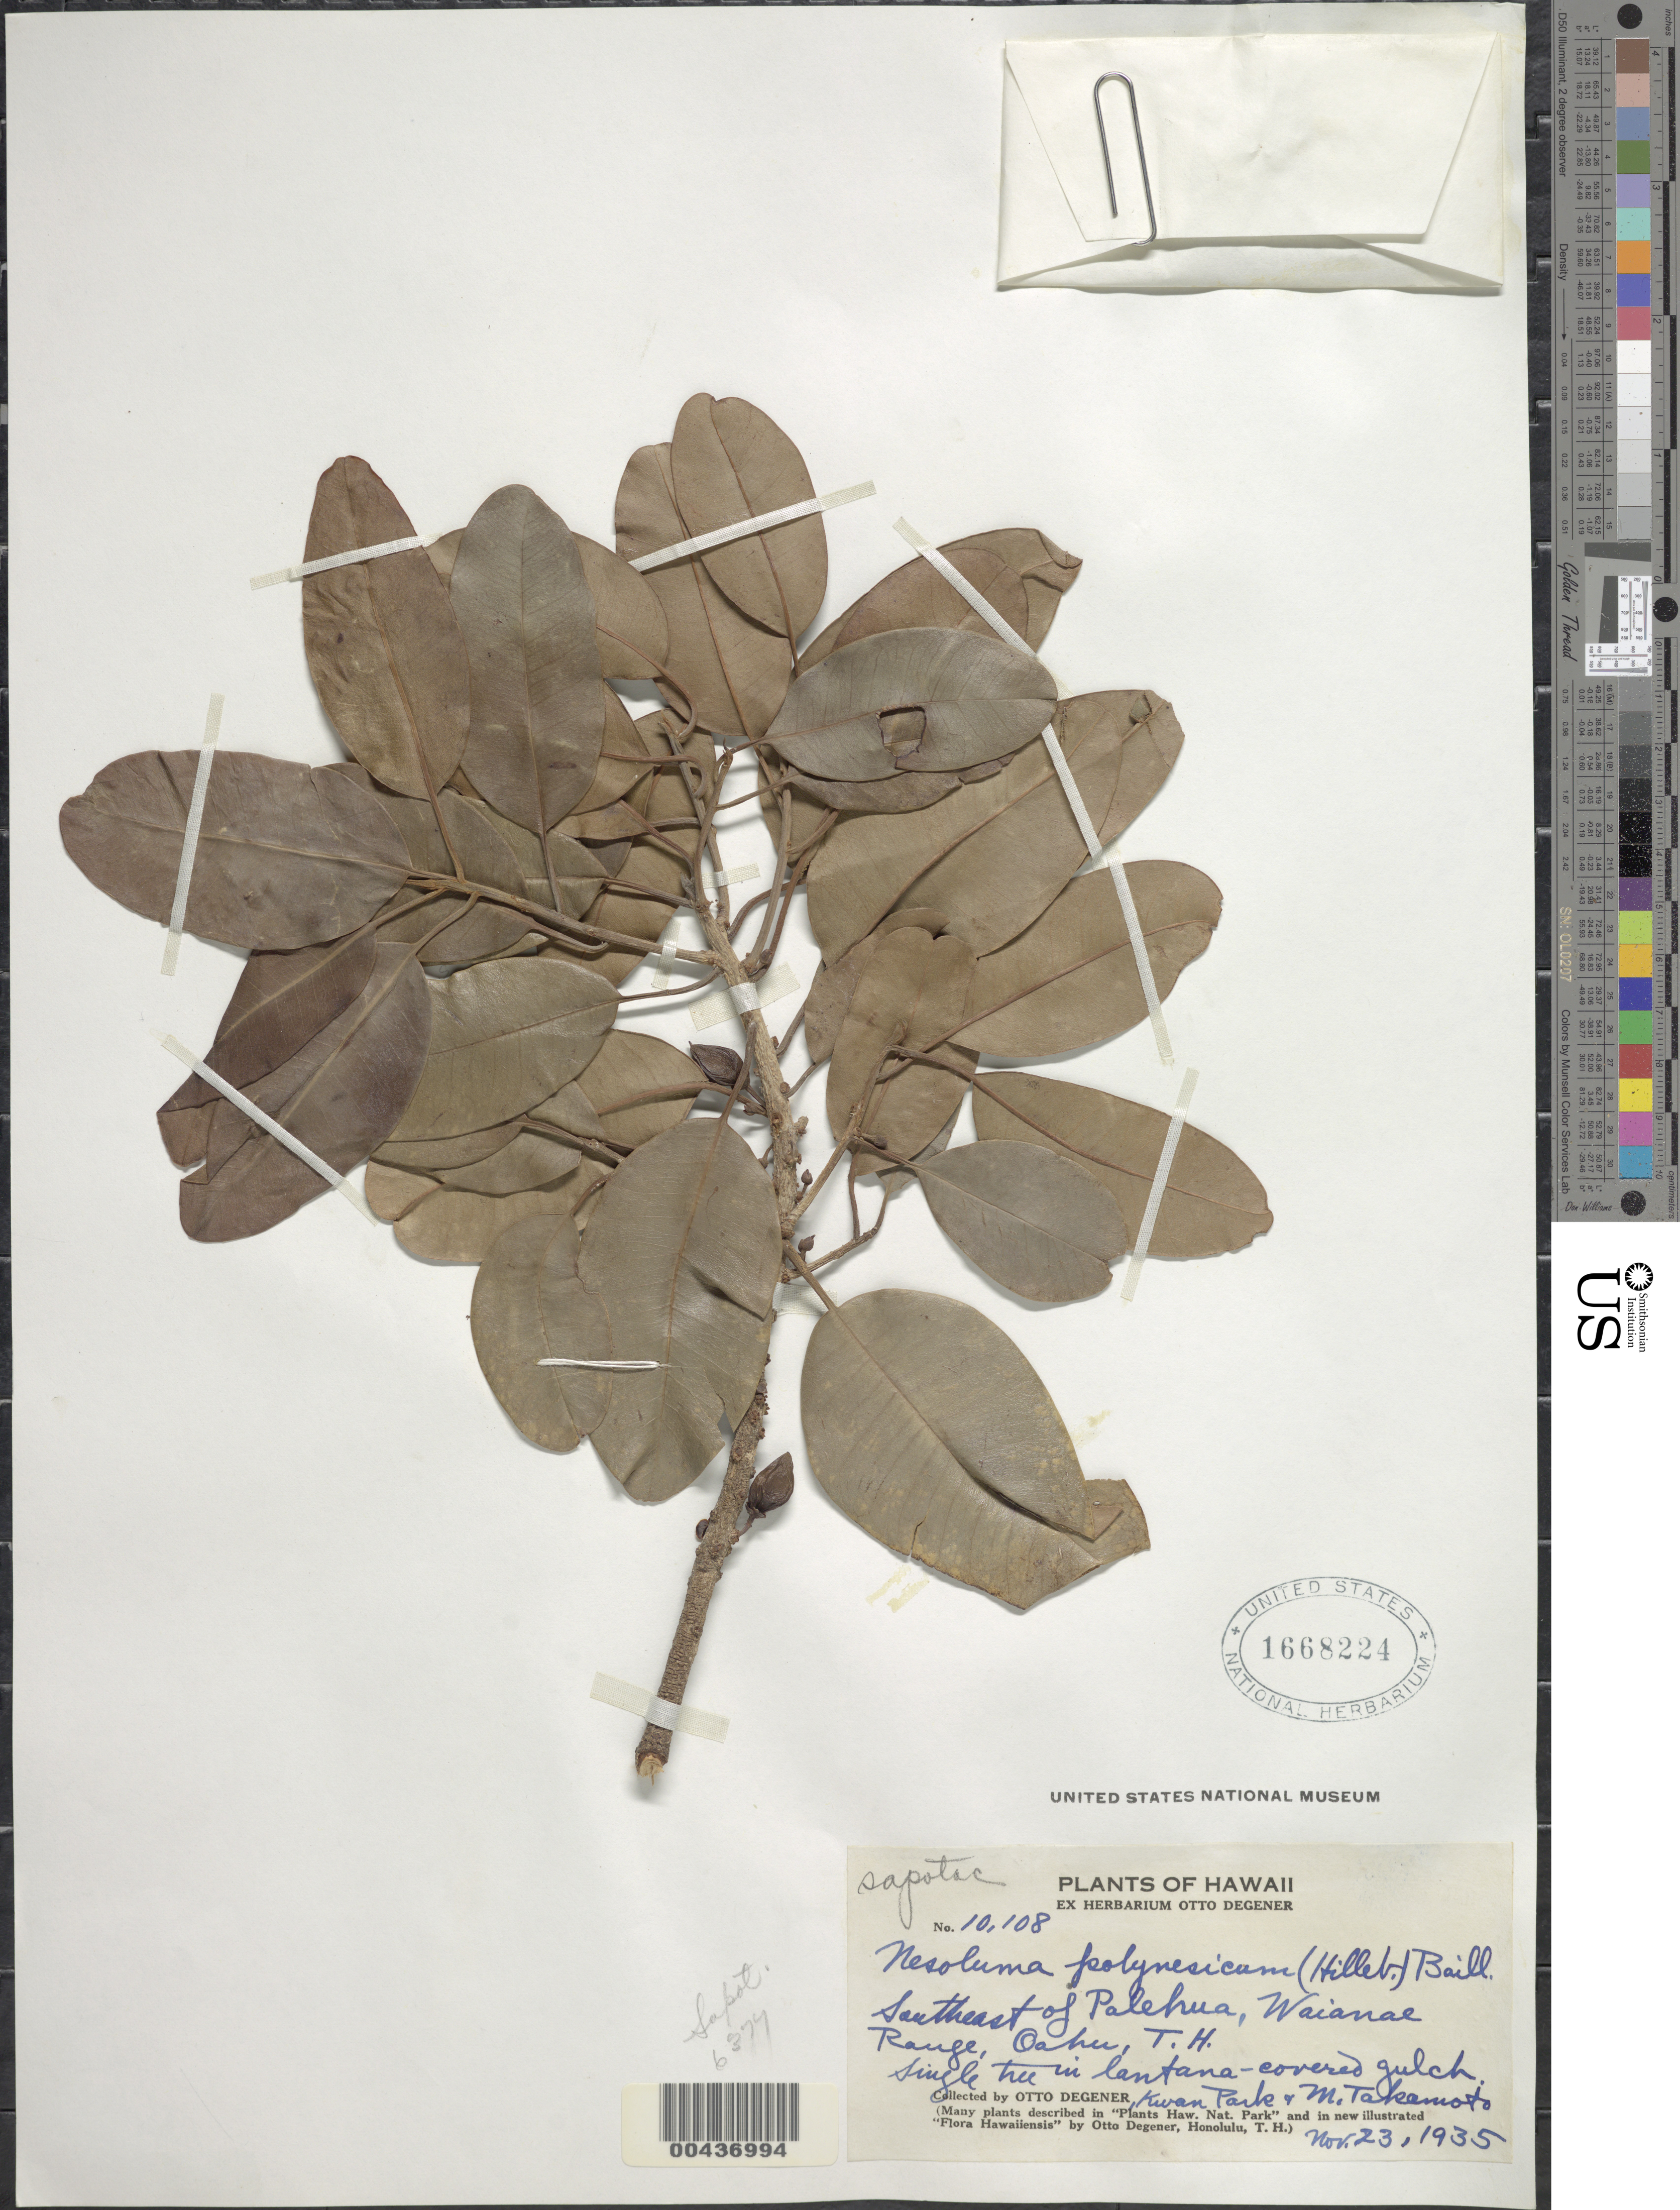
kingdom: Plantae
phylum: Tracheophyta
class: Magnoliopsida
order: Ericales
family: Sapotaceae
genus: Sideroxylon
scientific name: Sideroxylon polynesicum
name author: (Hillebr.) Smedmark & Anderb.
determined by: Wagner, W. L., (BOT), Smithsonian Institution - National Museum of Natural History (UNITED STATES)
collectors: O. Degener, K. Park & M. Takamoto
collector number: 10108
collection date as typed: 23 Nov 1935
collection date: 1935-11-23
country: United States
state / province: Hawaii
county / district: Honolulu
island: Oahu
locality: Southeast of Palehua, Waianae Range, Oahu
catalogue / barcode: US 1668224